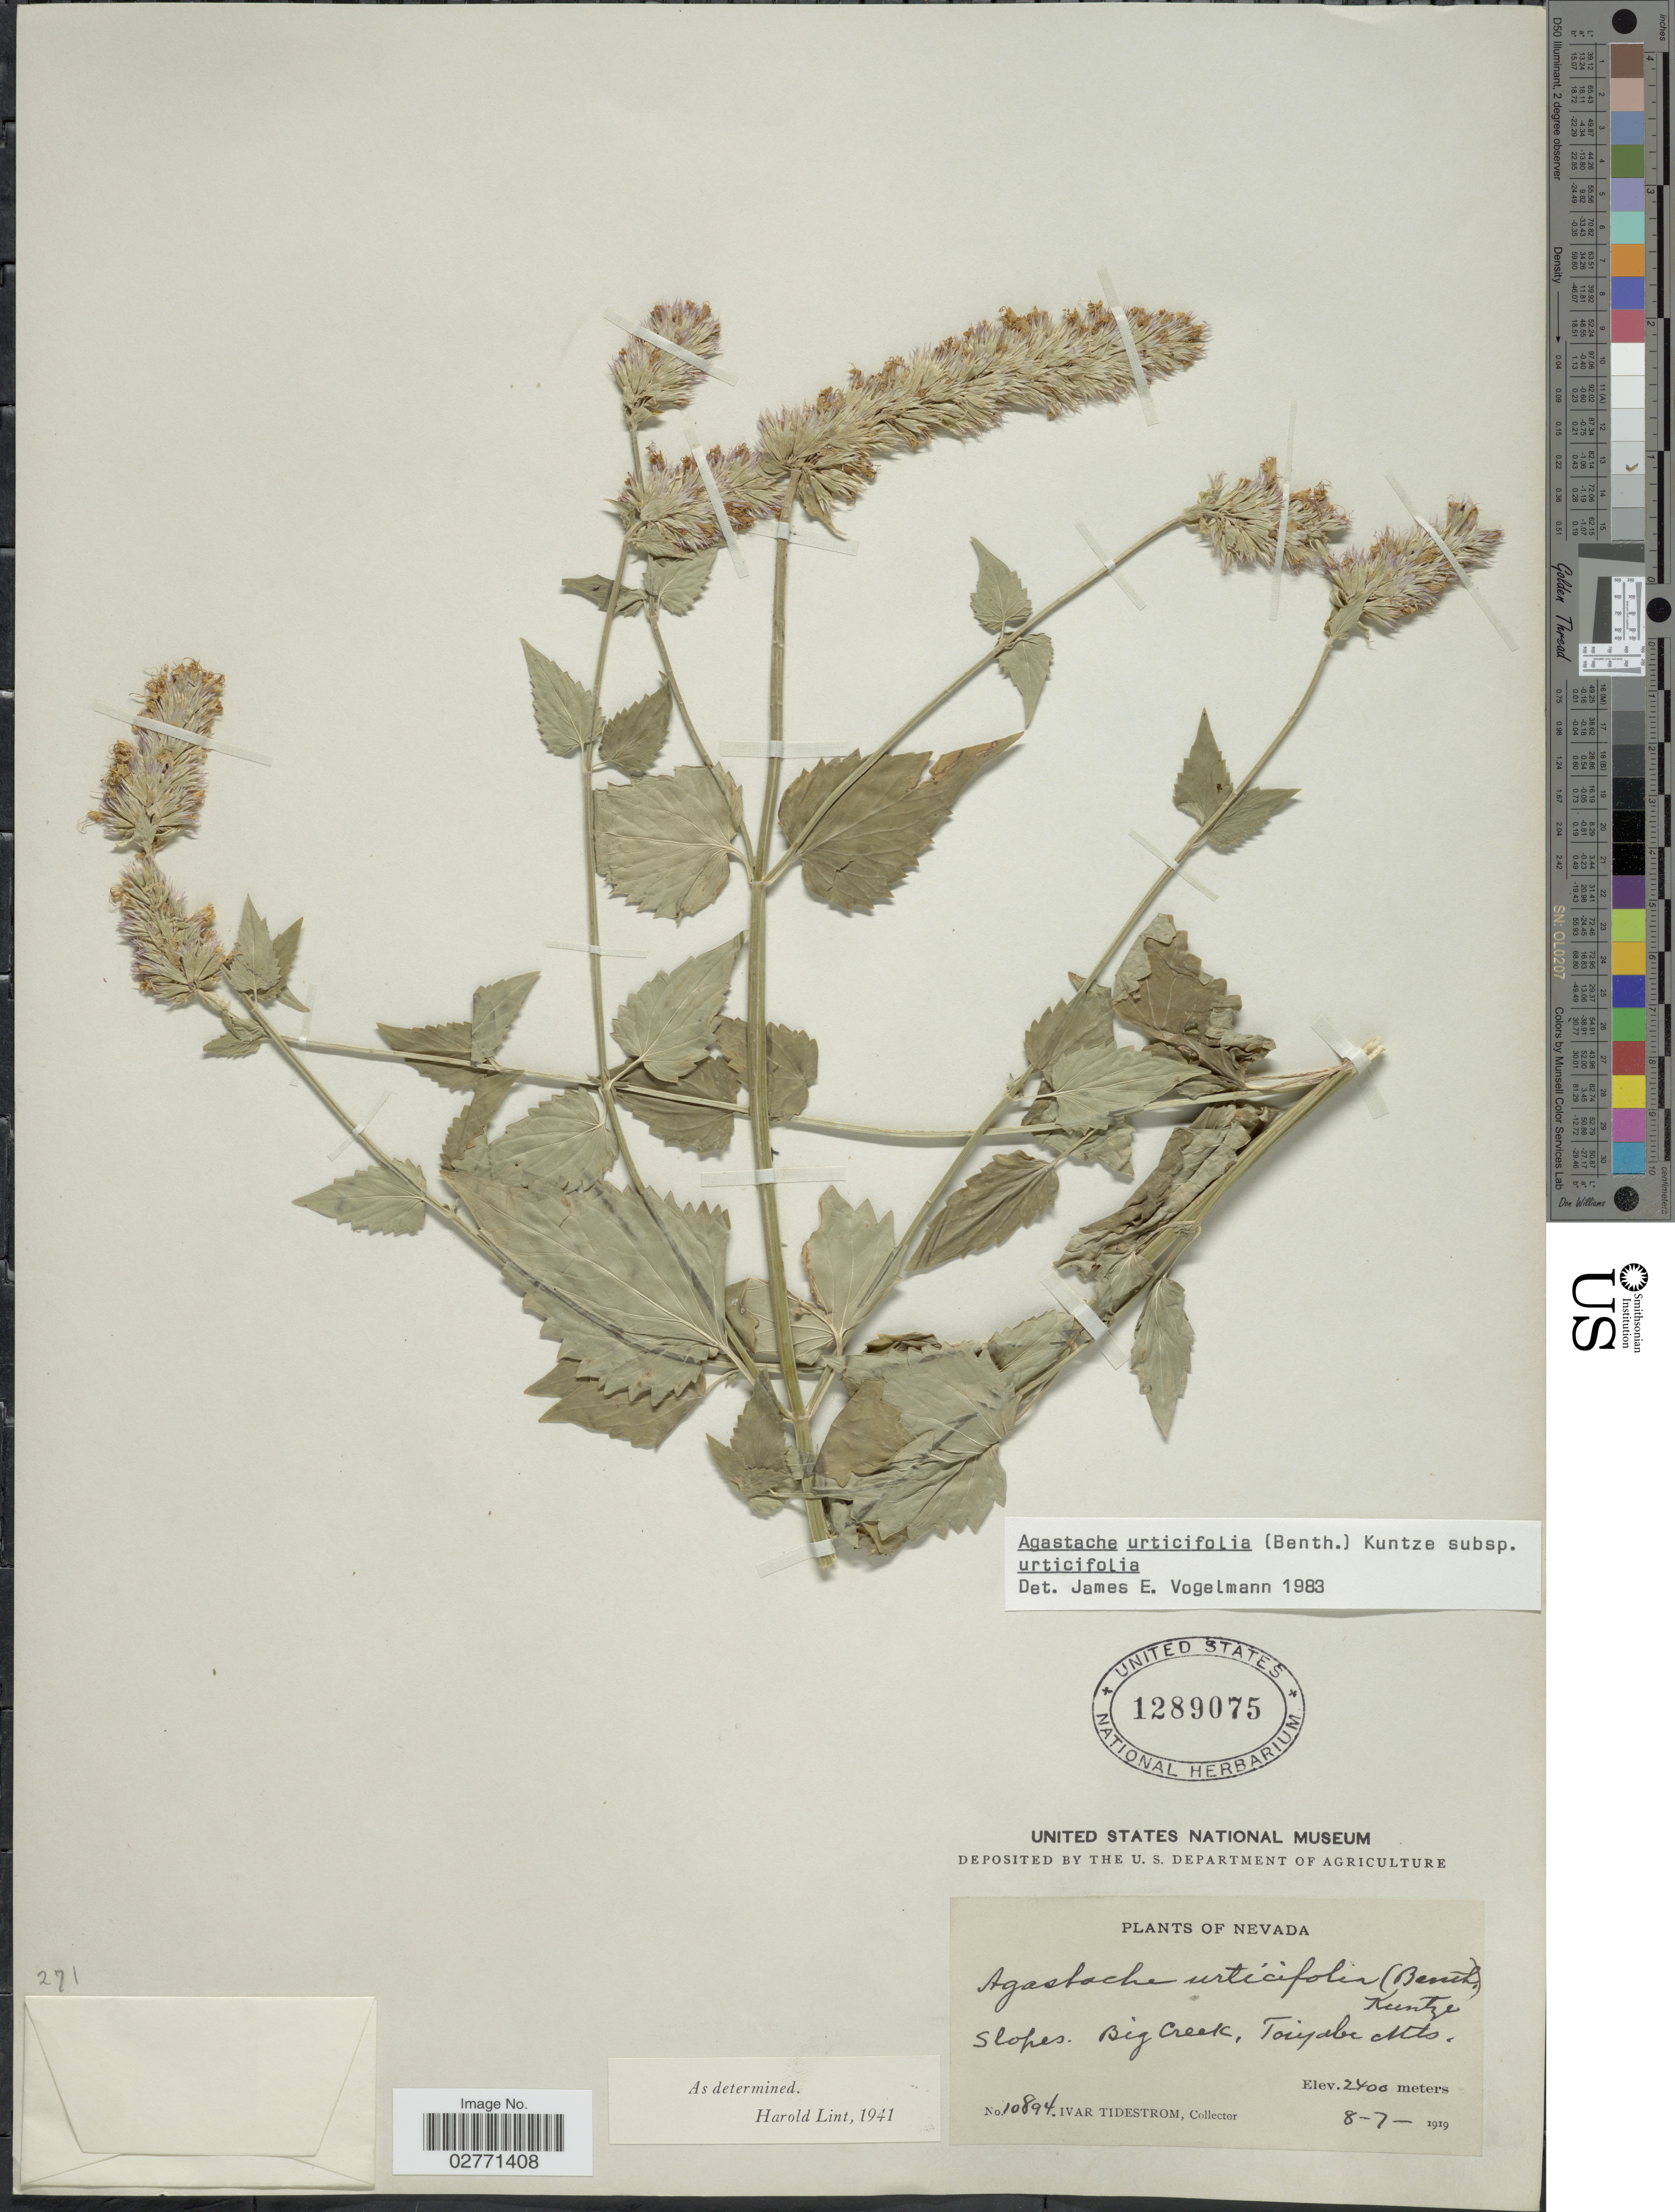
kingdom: Plantae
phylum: Tracheophyta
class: Magnoliopsida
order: Lamiales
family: Lamiaceae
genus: Agastache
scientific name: Agastache urticifolia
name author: (Benth.) Kuntze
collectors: I. F. Tidestrom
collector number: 10894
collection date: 1919-07-08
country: United States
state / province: Nevada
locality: Slopes. Big Creek, Toiyabe Mts.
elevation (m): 2400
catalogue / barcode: US 1289075